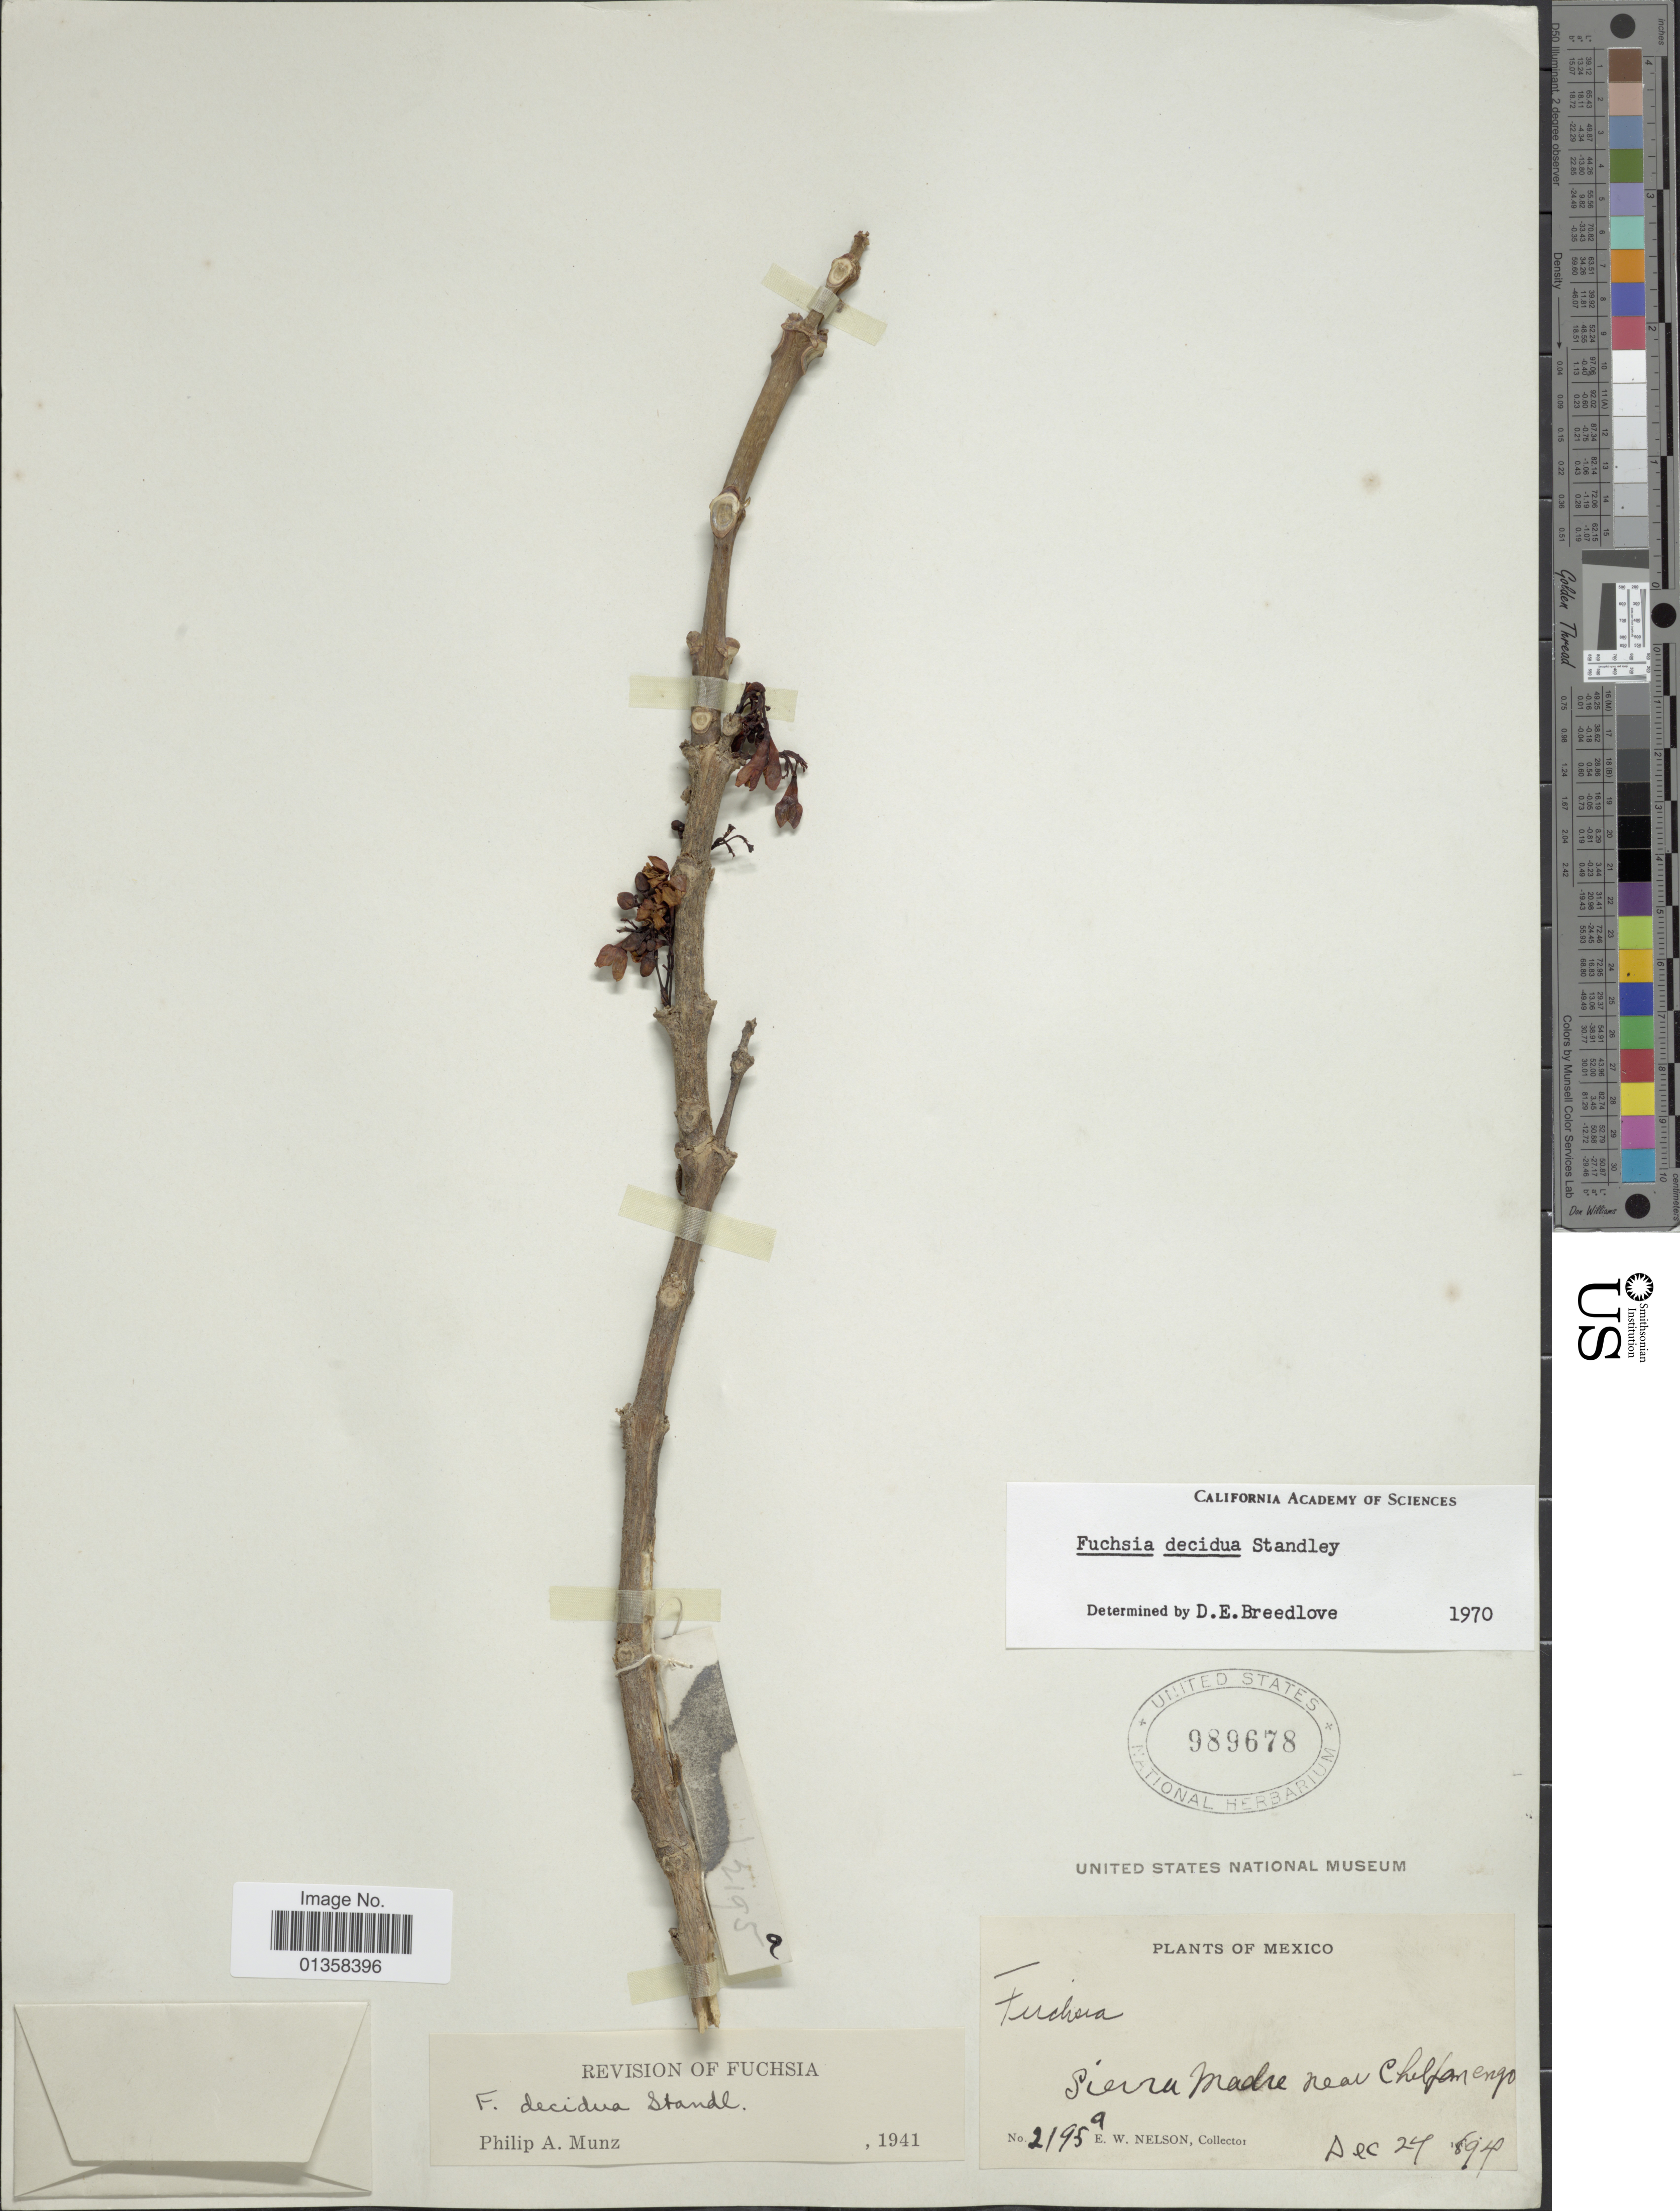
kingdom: Plantae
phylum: Tracheophyta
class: Magnoliopsida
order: Myrtales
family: Onagraceae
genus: Fuchsia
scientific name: Fuchsia decidua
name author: Standl.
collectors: E. W. Nelson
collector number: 2195a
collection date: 1894-12-27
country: Mexico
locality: Sierra Madre near Chilpamengo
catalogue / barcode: US 989678